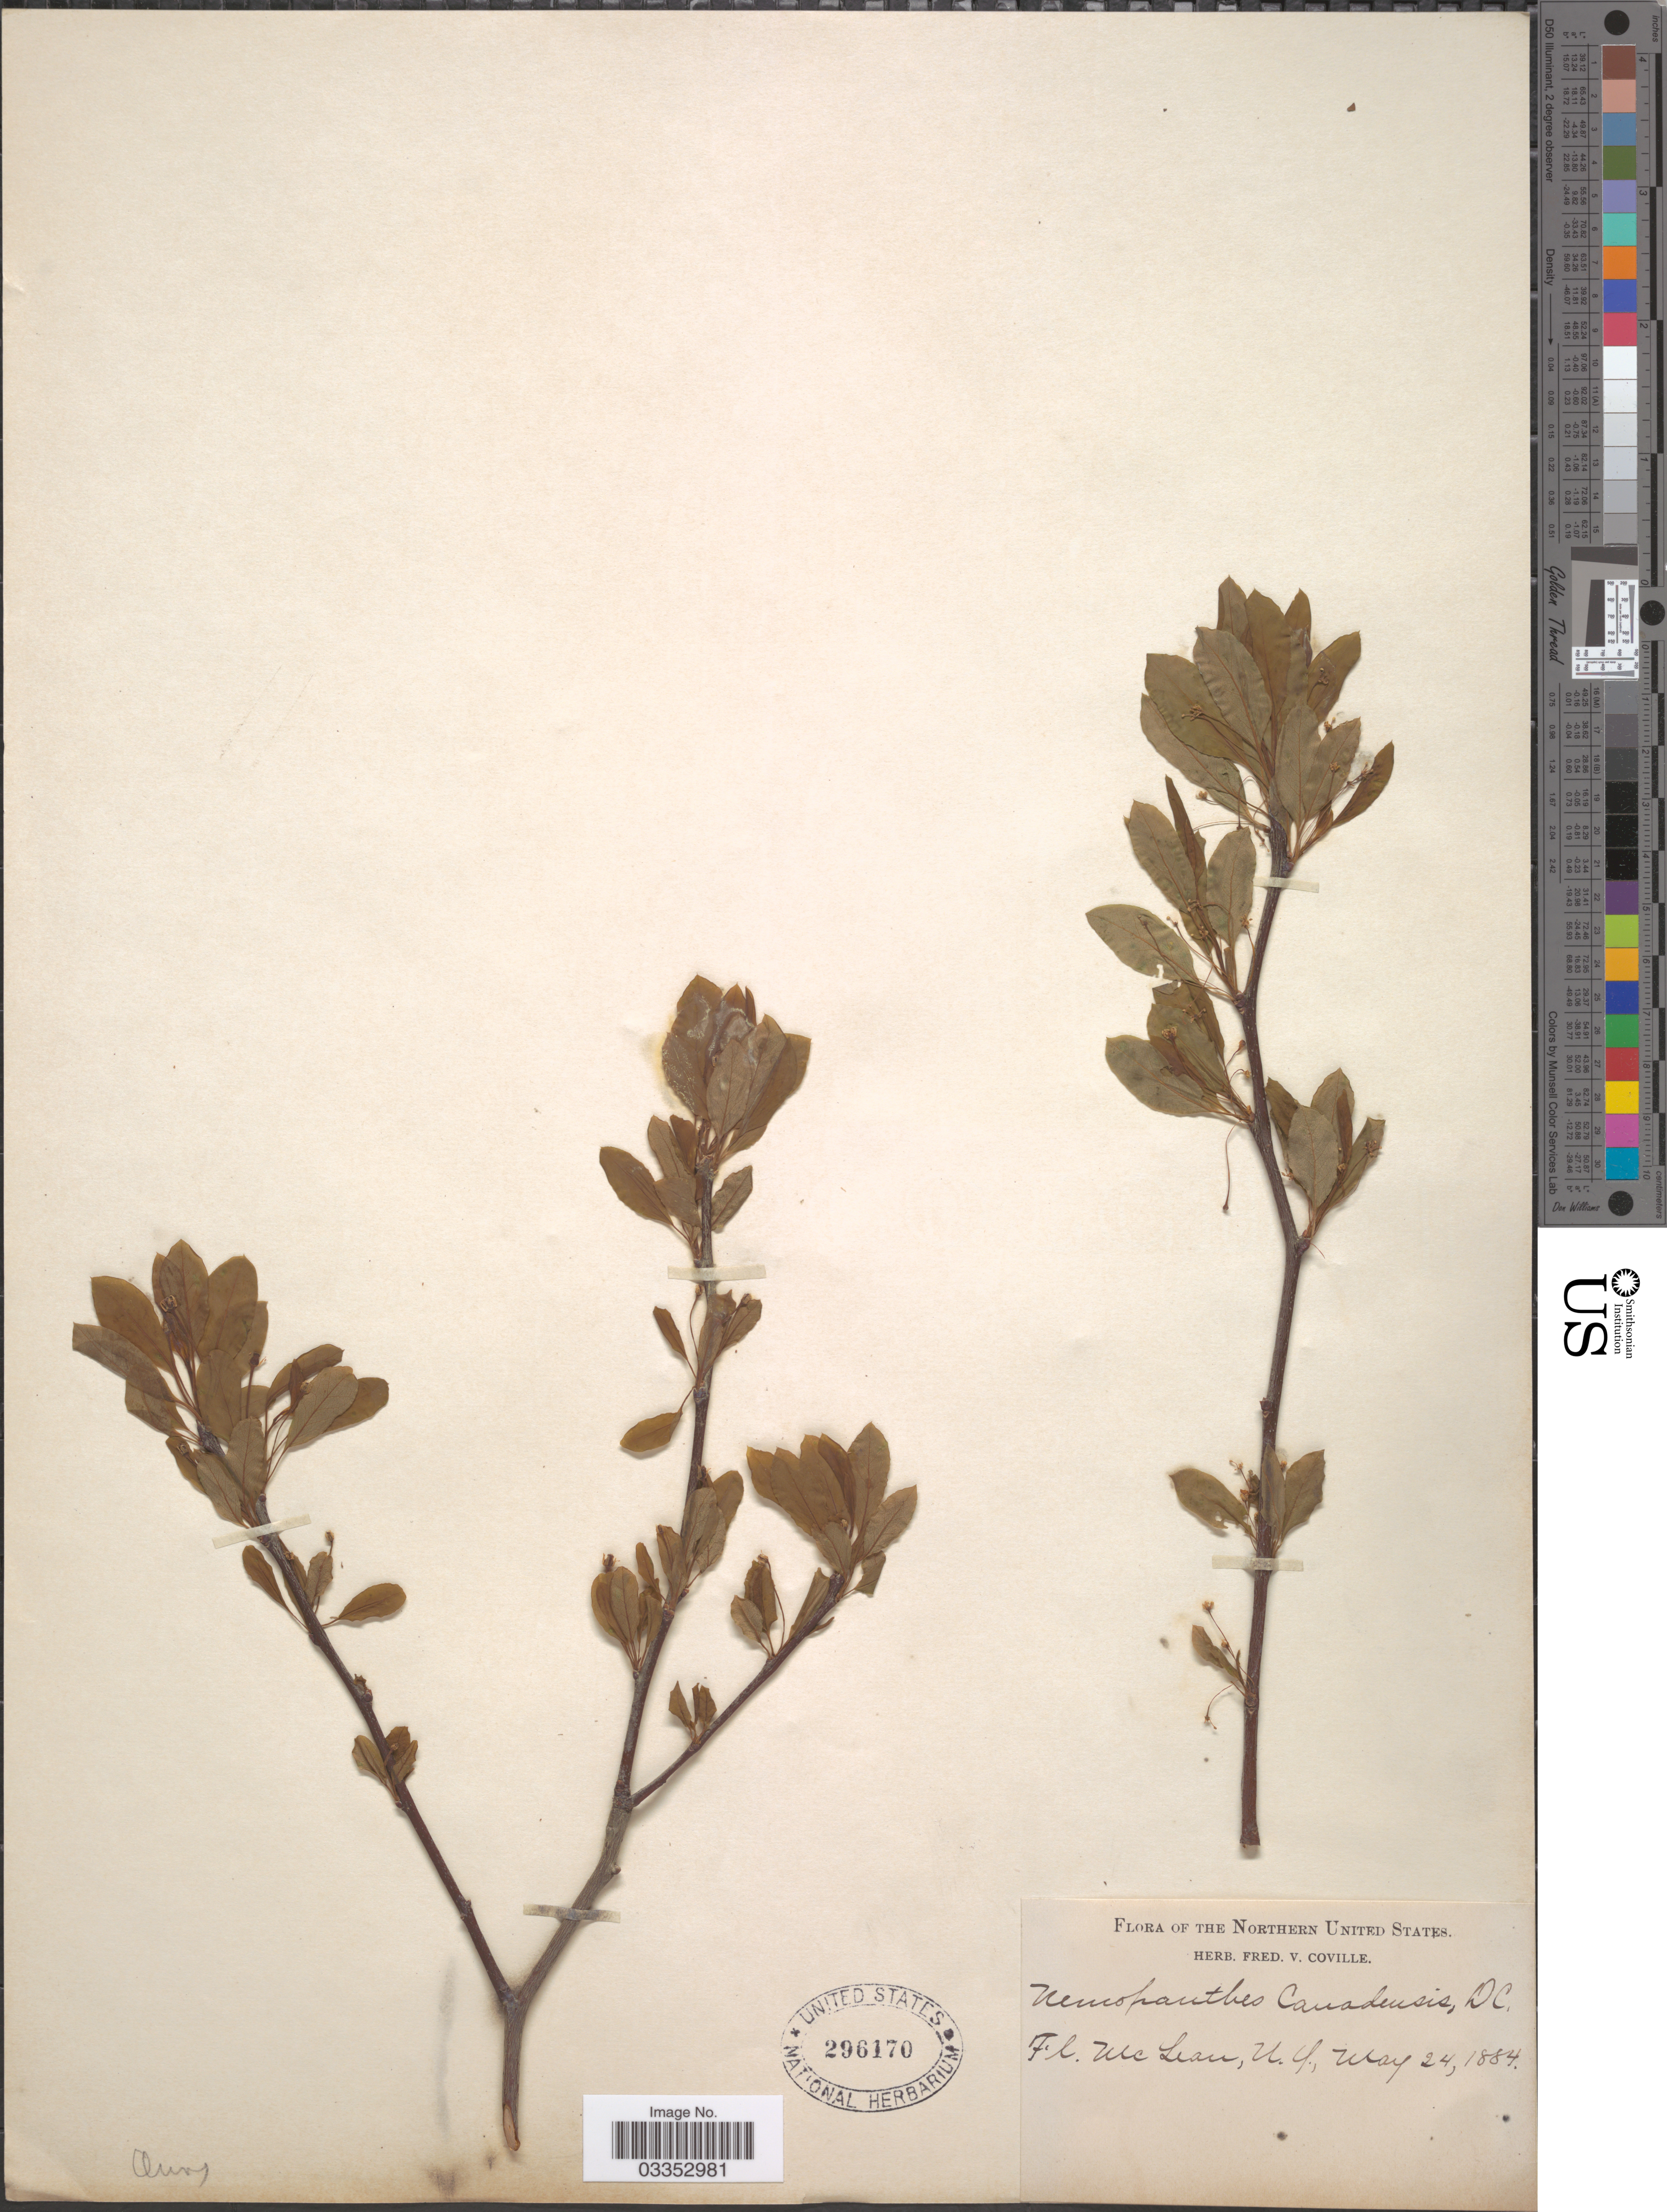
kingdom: Plantae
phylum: Tracheophyta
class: Magnoliopsida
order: Aquifoliales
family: Aquifoliaceae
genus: Nemopanthus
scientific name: Nemopanthus mucronatus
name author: (L.) Trel.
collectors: ex herb. Fred. V. Coville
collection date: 1884-05-24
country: United States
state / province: New York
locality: Northern United States. Ft. McLean.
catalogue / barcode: US 296170